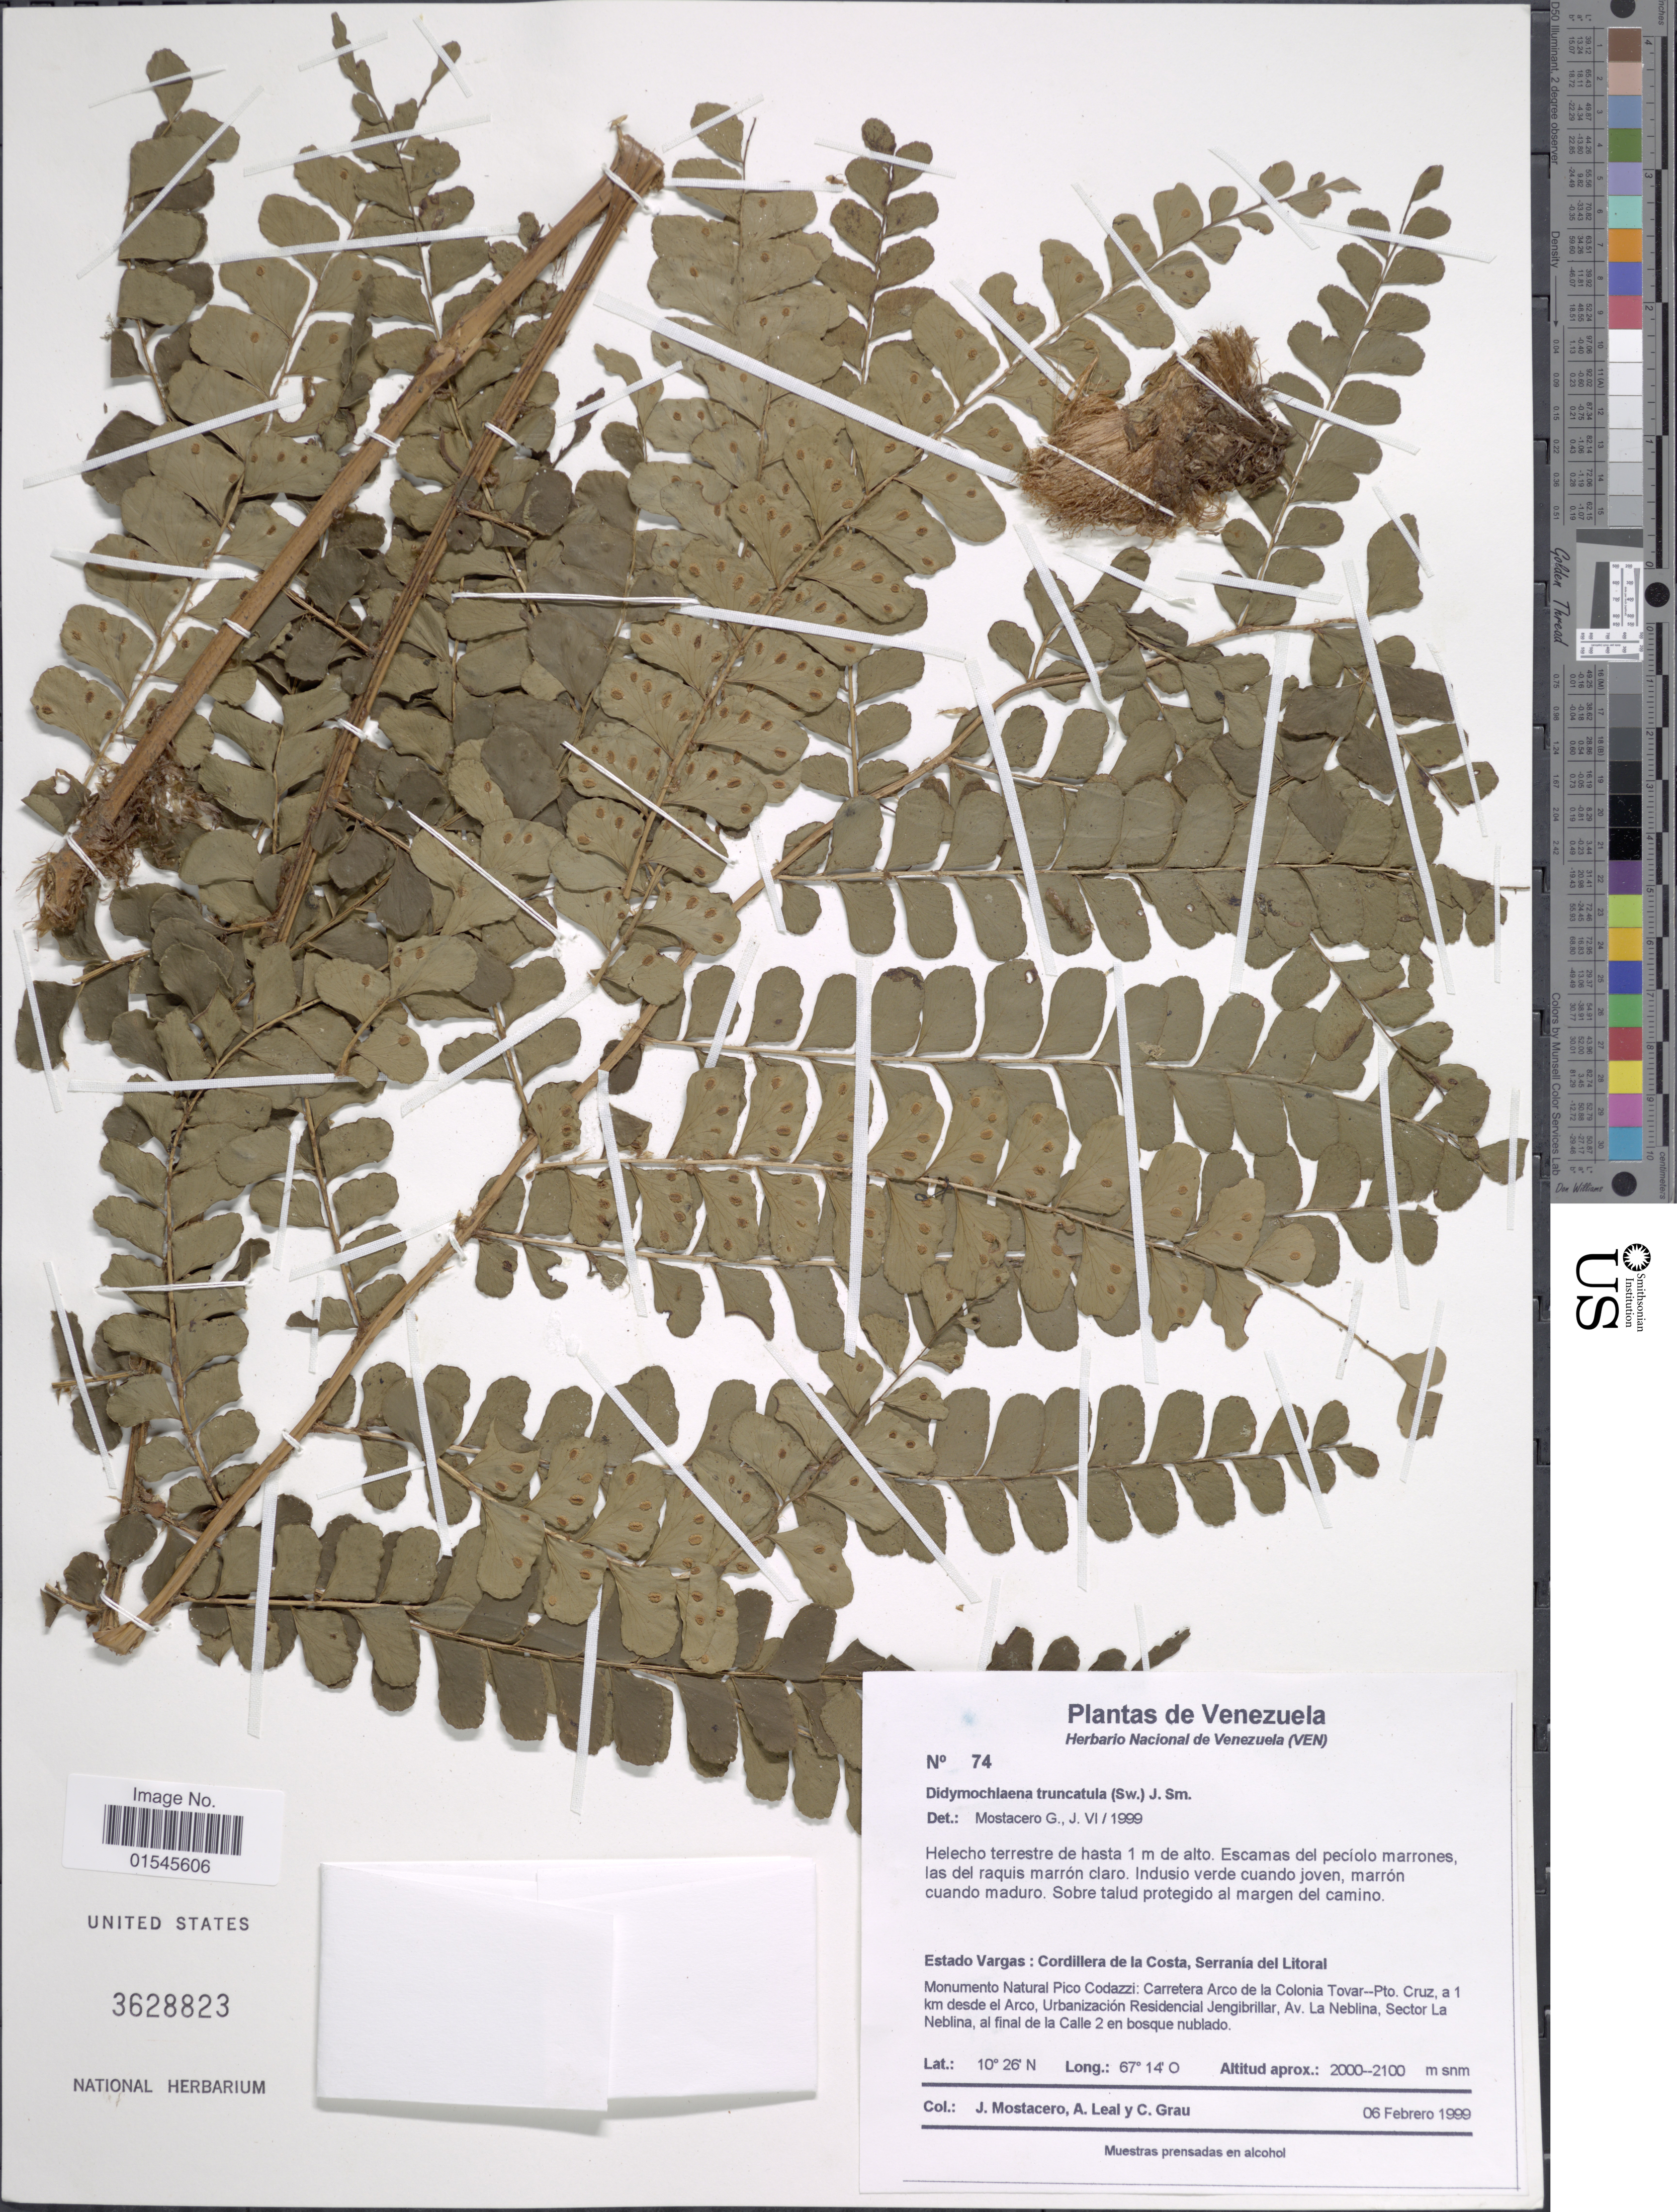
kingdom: Plantae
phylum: Tracheophyta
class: Polypodiopsida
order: Polypodiales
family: Didymochlaenaceae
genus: Didymochlaena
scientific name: Didymochlaena truncatula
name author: (Sw.) J. Sm.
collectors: J. Mostacero, A. Leal & C. Grau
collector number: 74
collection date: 1999-02-06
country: Venezuela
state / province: Vargas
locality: Cordillera de la Costa, Serrania del Litoral, Monumento natural Codazzi: Carretera Arco de la Colonia Tovar--Pto. Cruz, a 1 km desde el Arco, Urbanización Residencial Jengbrillar, Av. La Neblina, Sector La Neblina, al final de la Calle 2 en bosque nublado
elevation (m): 2000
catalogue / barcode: US 3628823